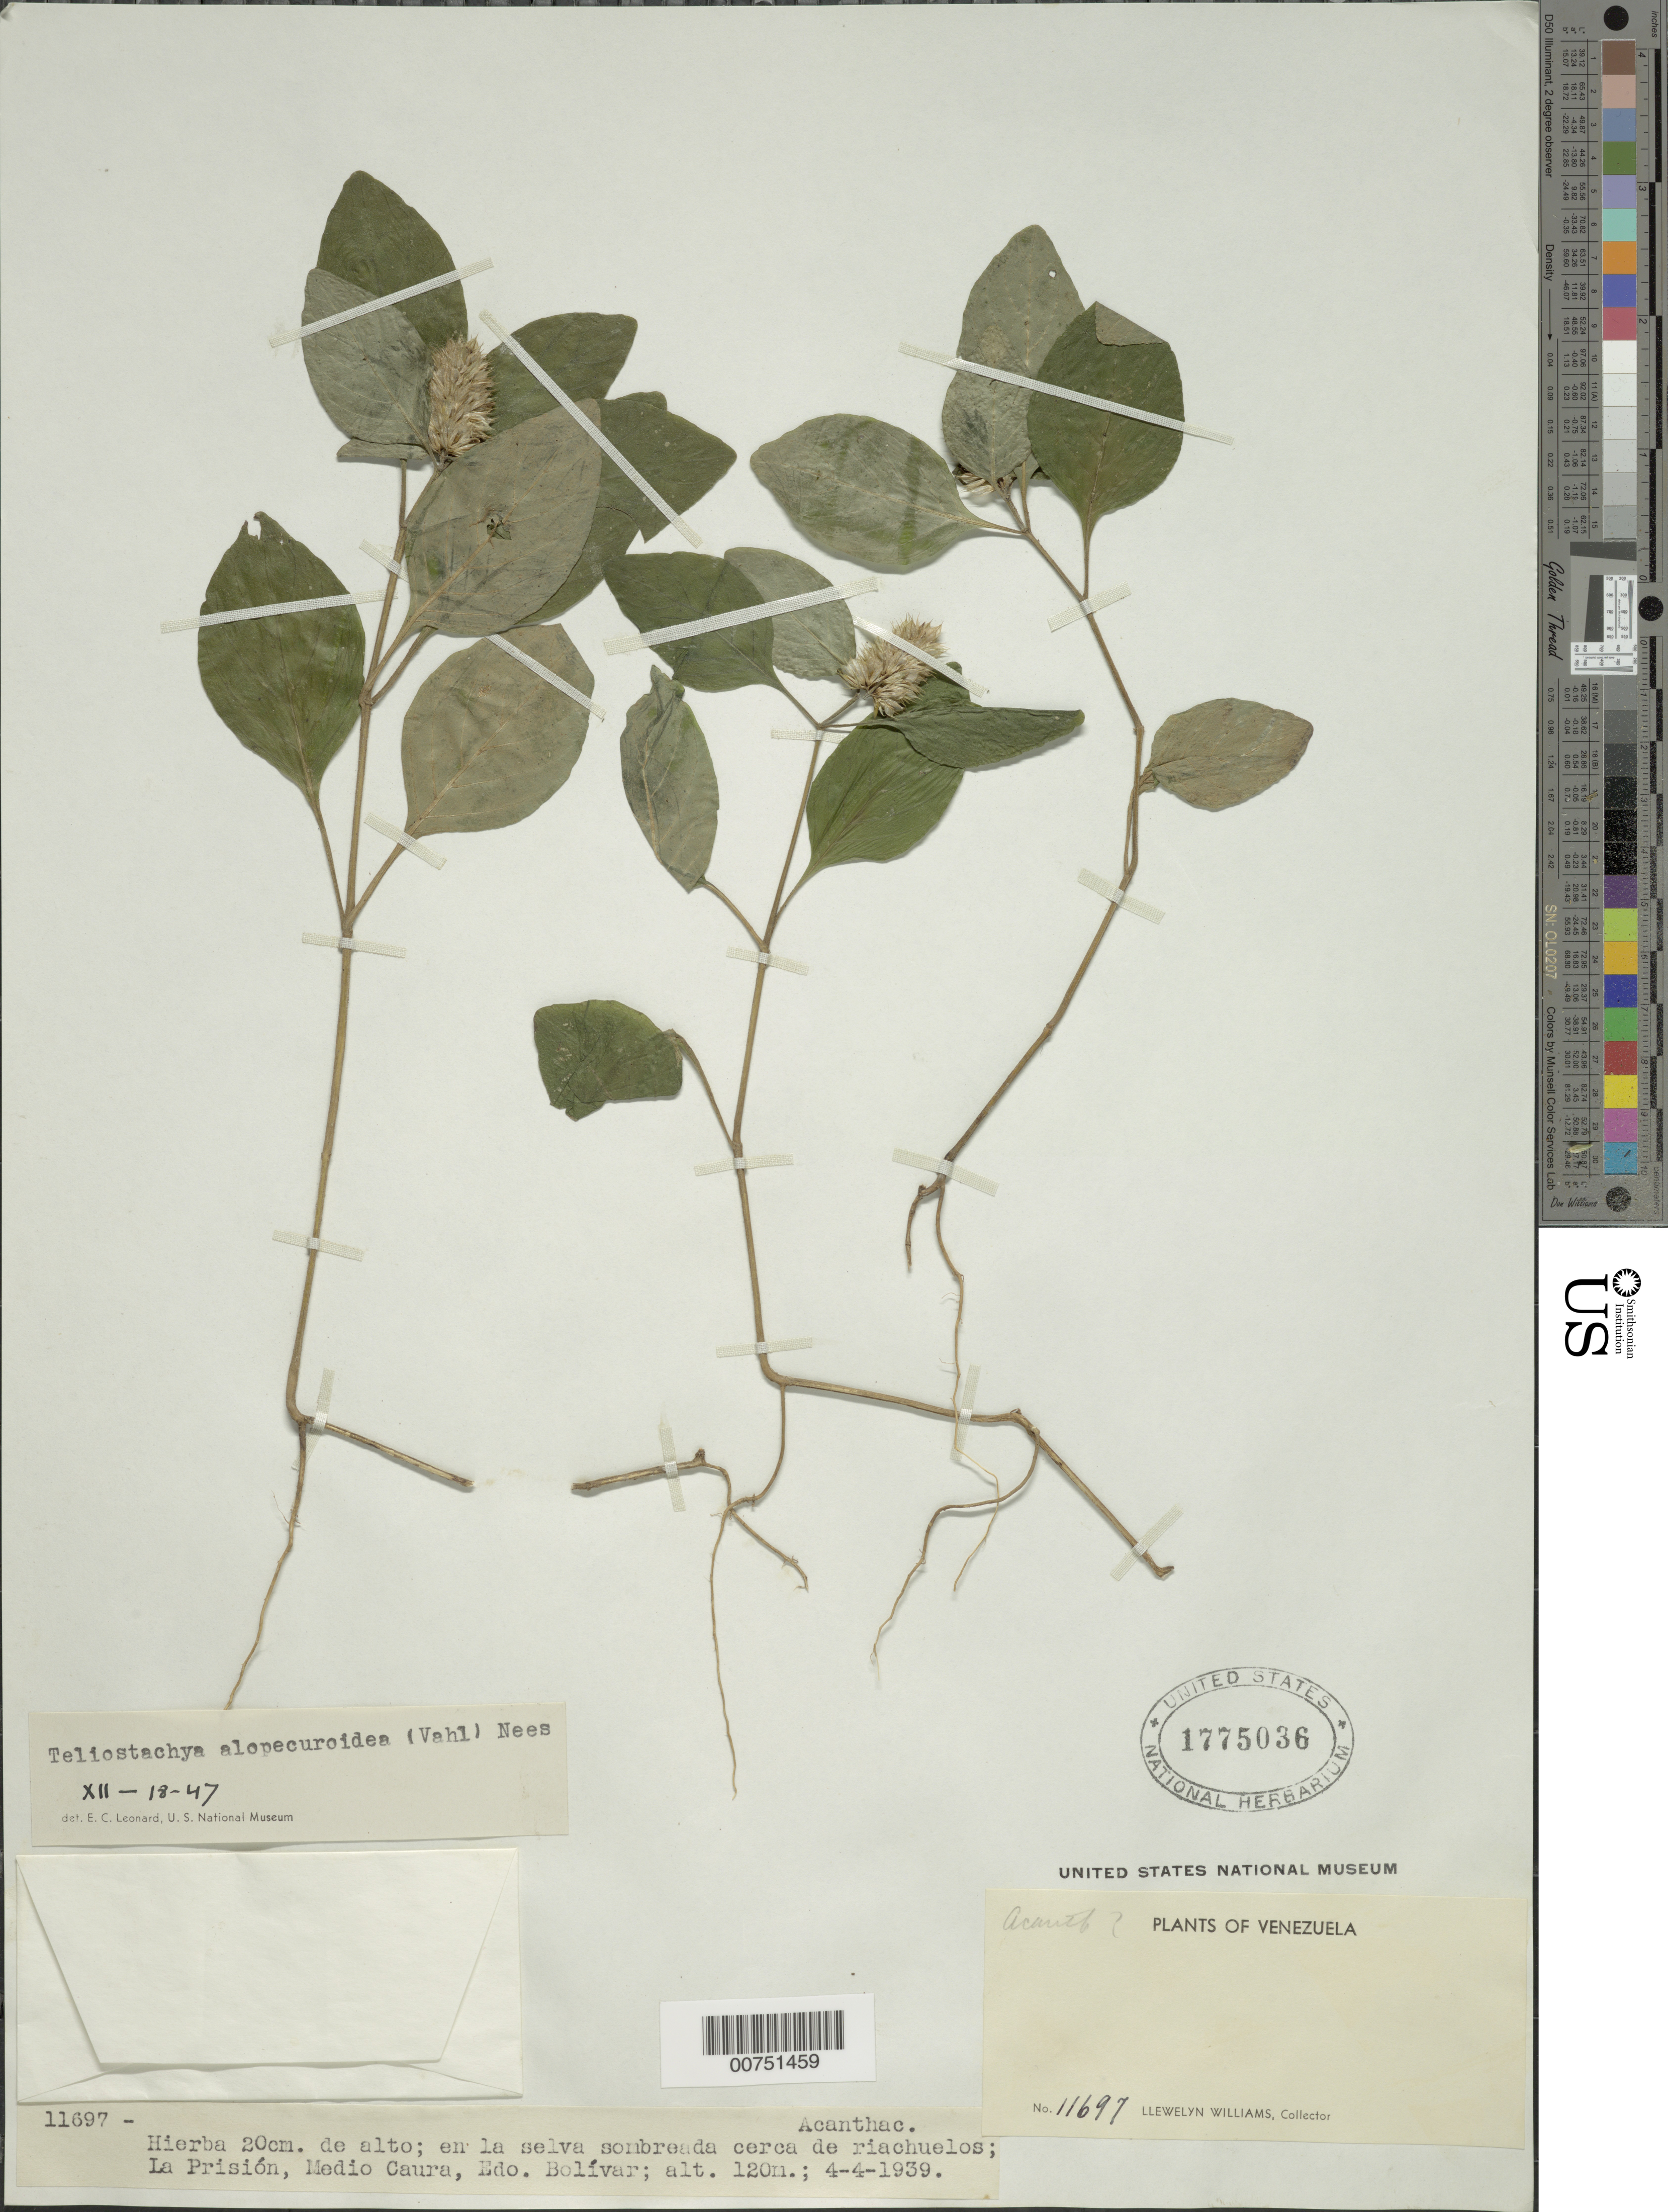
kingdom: Plantae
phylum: Tracheophyta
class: Magnoliopsida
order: Lamiales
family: Acanthaceae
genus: Teliostachya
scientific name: Teliostachya alopecuroidea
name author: (Vahl) Nees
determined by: Leonard, Emery C., (US)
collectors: Ll. Williams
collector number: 11697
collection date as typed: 4-Apr-39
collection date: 1939-04-04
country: Venezuela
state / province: Bolívar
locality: La Prisión, Medio Caura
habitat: Selva somreada, cerca de riachuelos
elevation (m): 120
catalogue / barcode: US 1775036